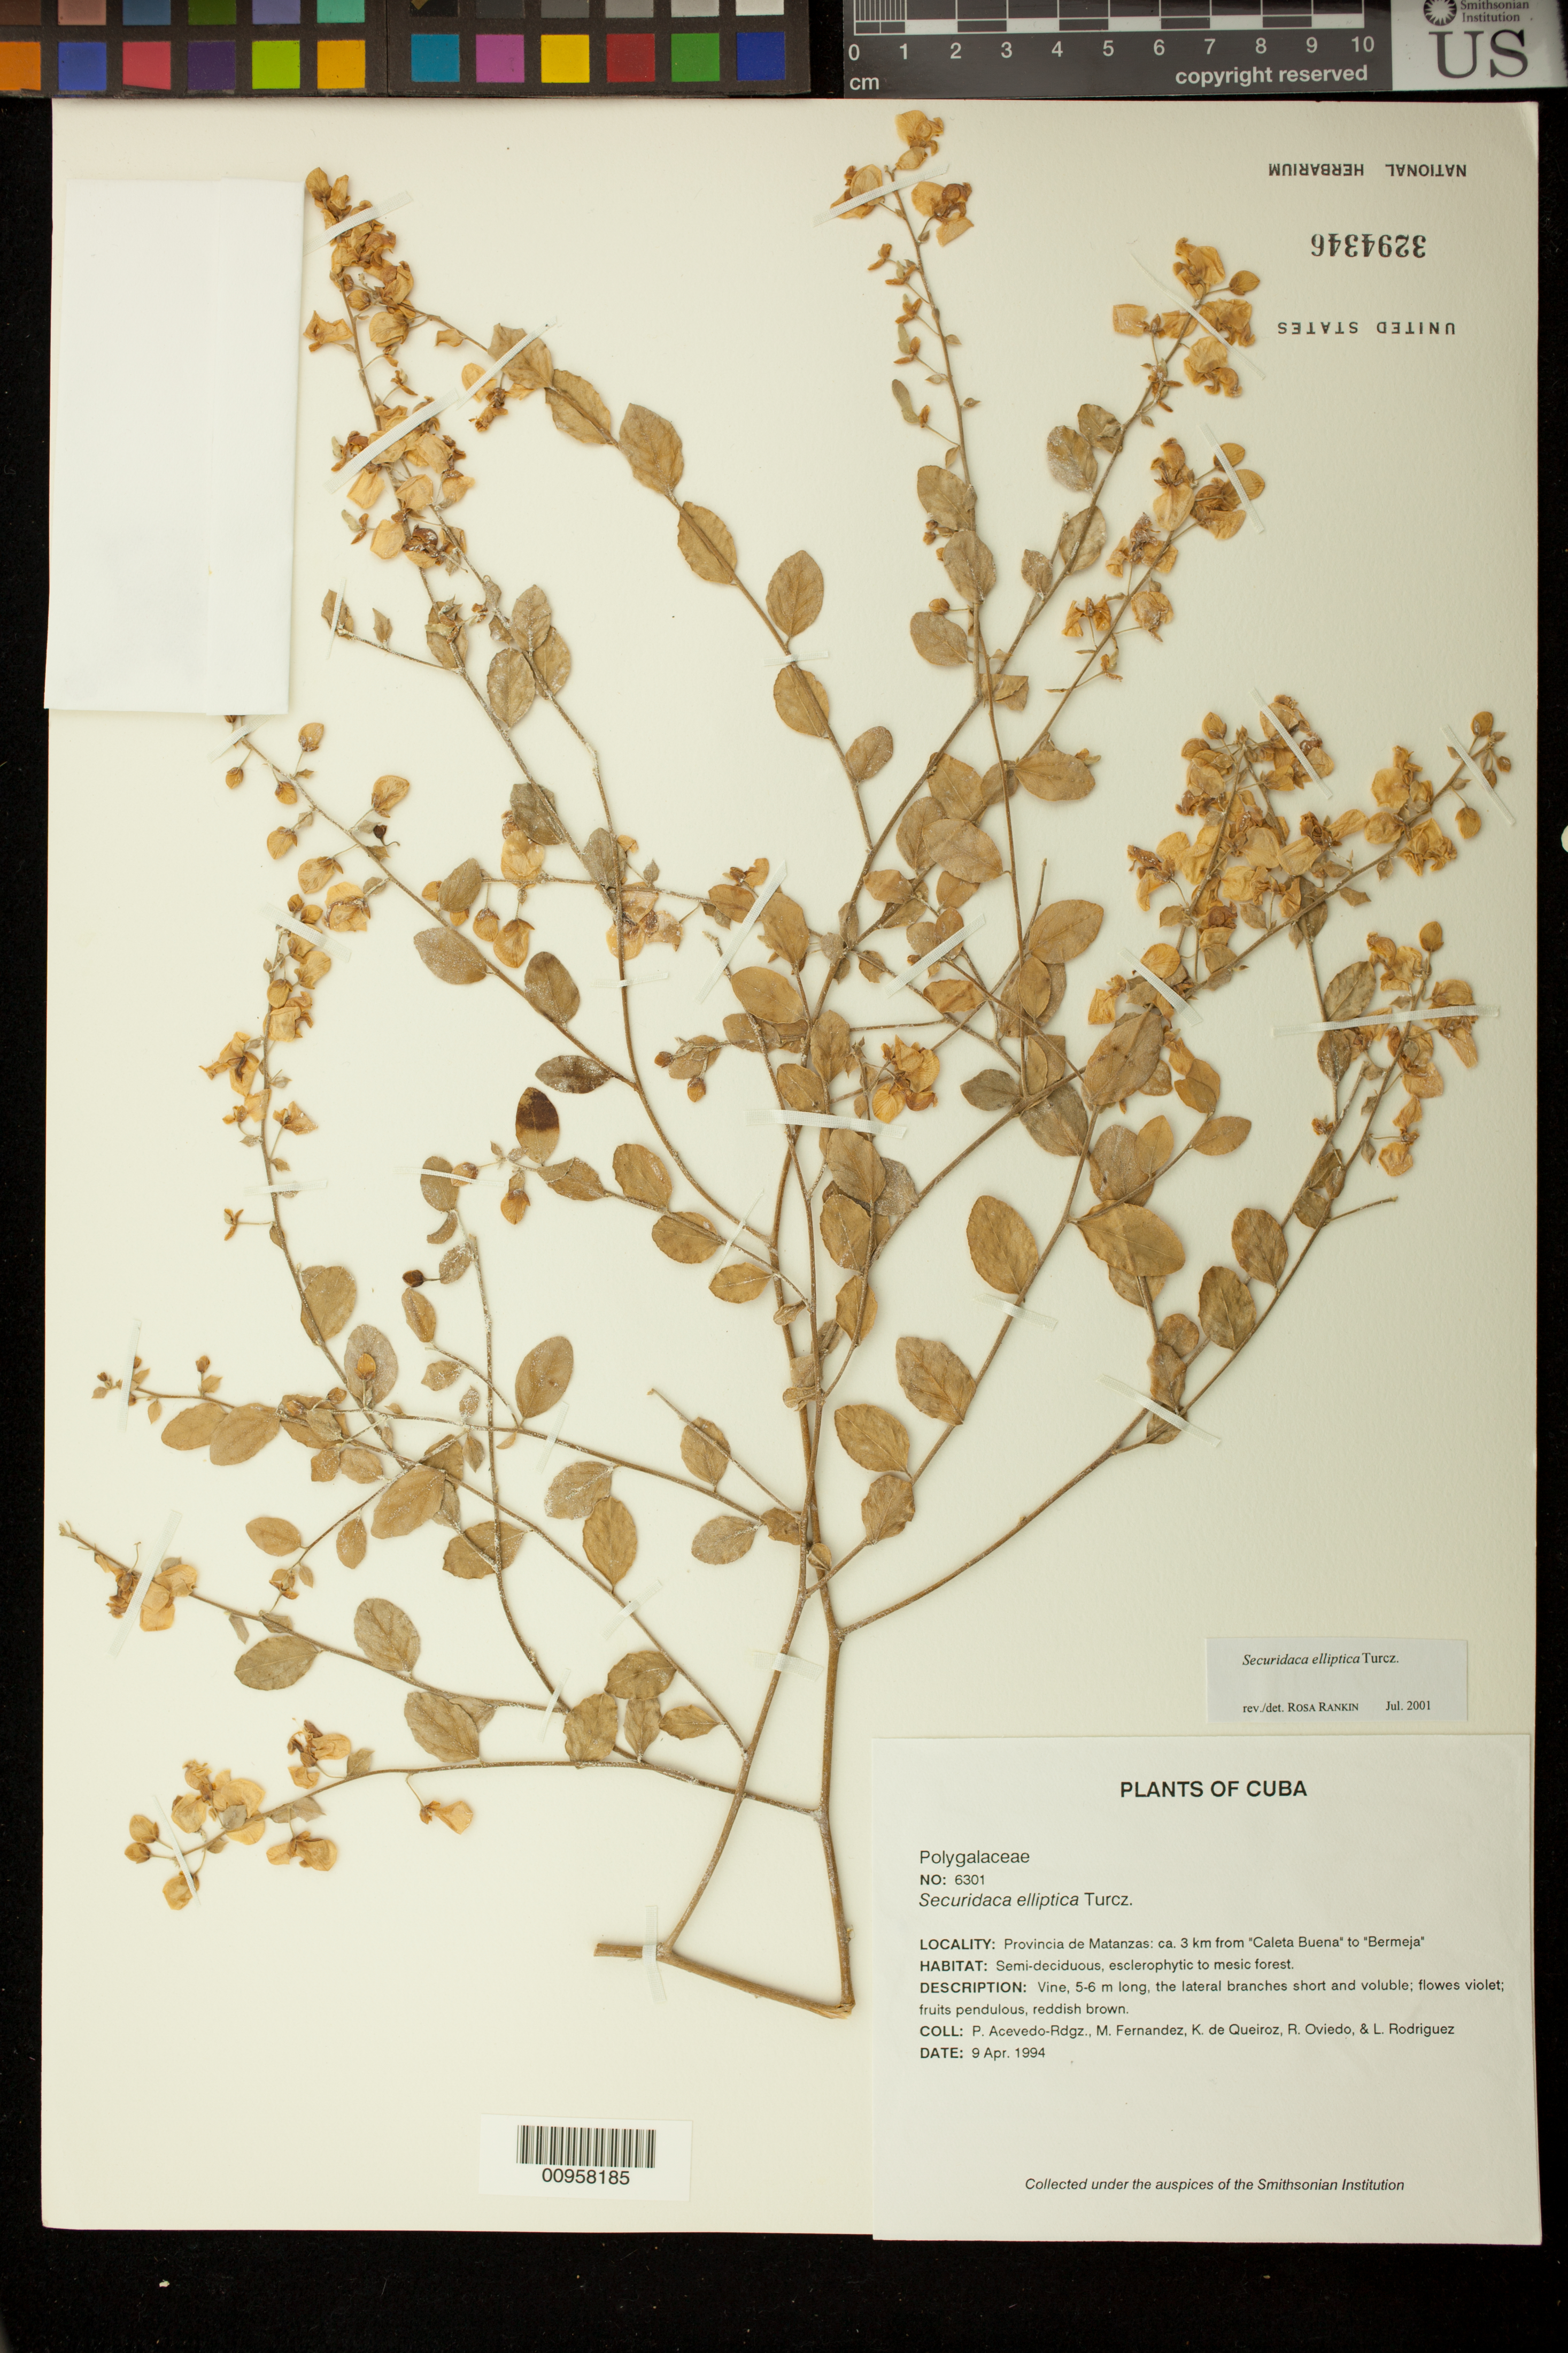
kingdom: Plantae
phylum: Tracheophyta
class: Magnoliopsida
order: Fabales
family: Polygalaceae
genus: Securidaca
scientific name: Securidaca elliptica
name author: Turcz.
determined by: Rankin Rodriguez, Rosa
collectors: P. Acevedo-Rodr., M. Fernández, K. De Queiroz, R. Oviedo & L. Rodriguez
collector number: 6301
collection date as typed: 09 Apr 1994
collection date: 1994-04-09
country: Cuba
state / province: Matanzas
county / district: Municipio de Ciénaga de Zapata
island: Cuba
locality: ca 3 km from "Caleta Buena" to "Bermejas"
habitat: Semi-deciduous, esclerophytic to mesic forest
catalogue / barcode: US 3294346